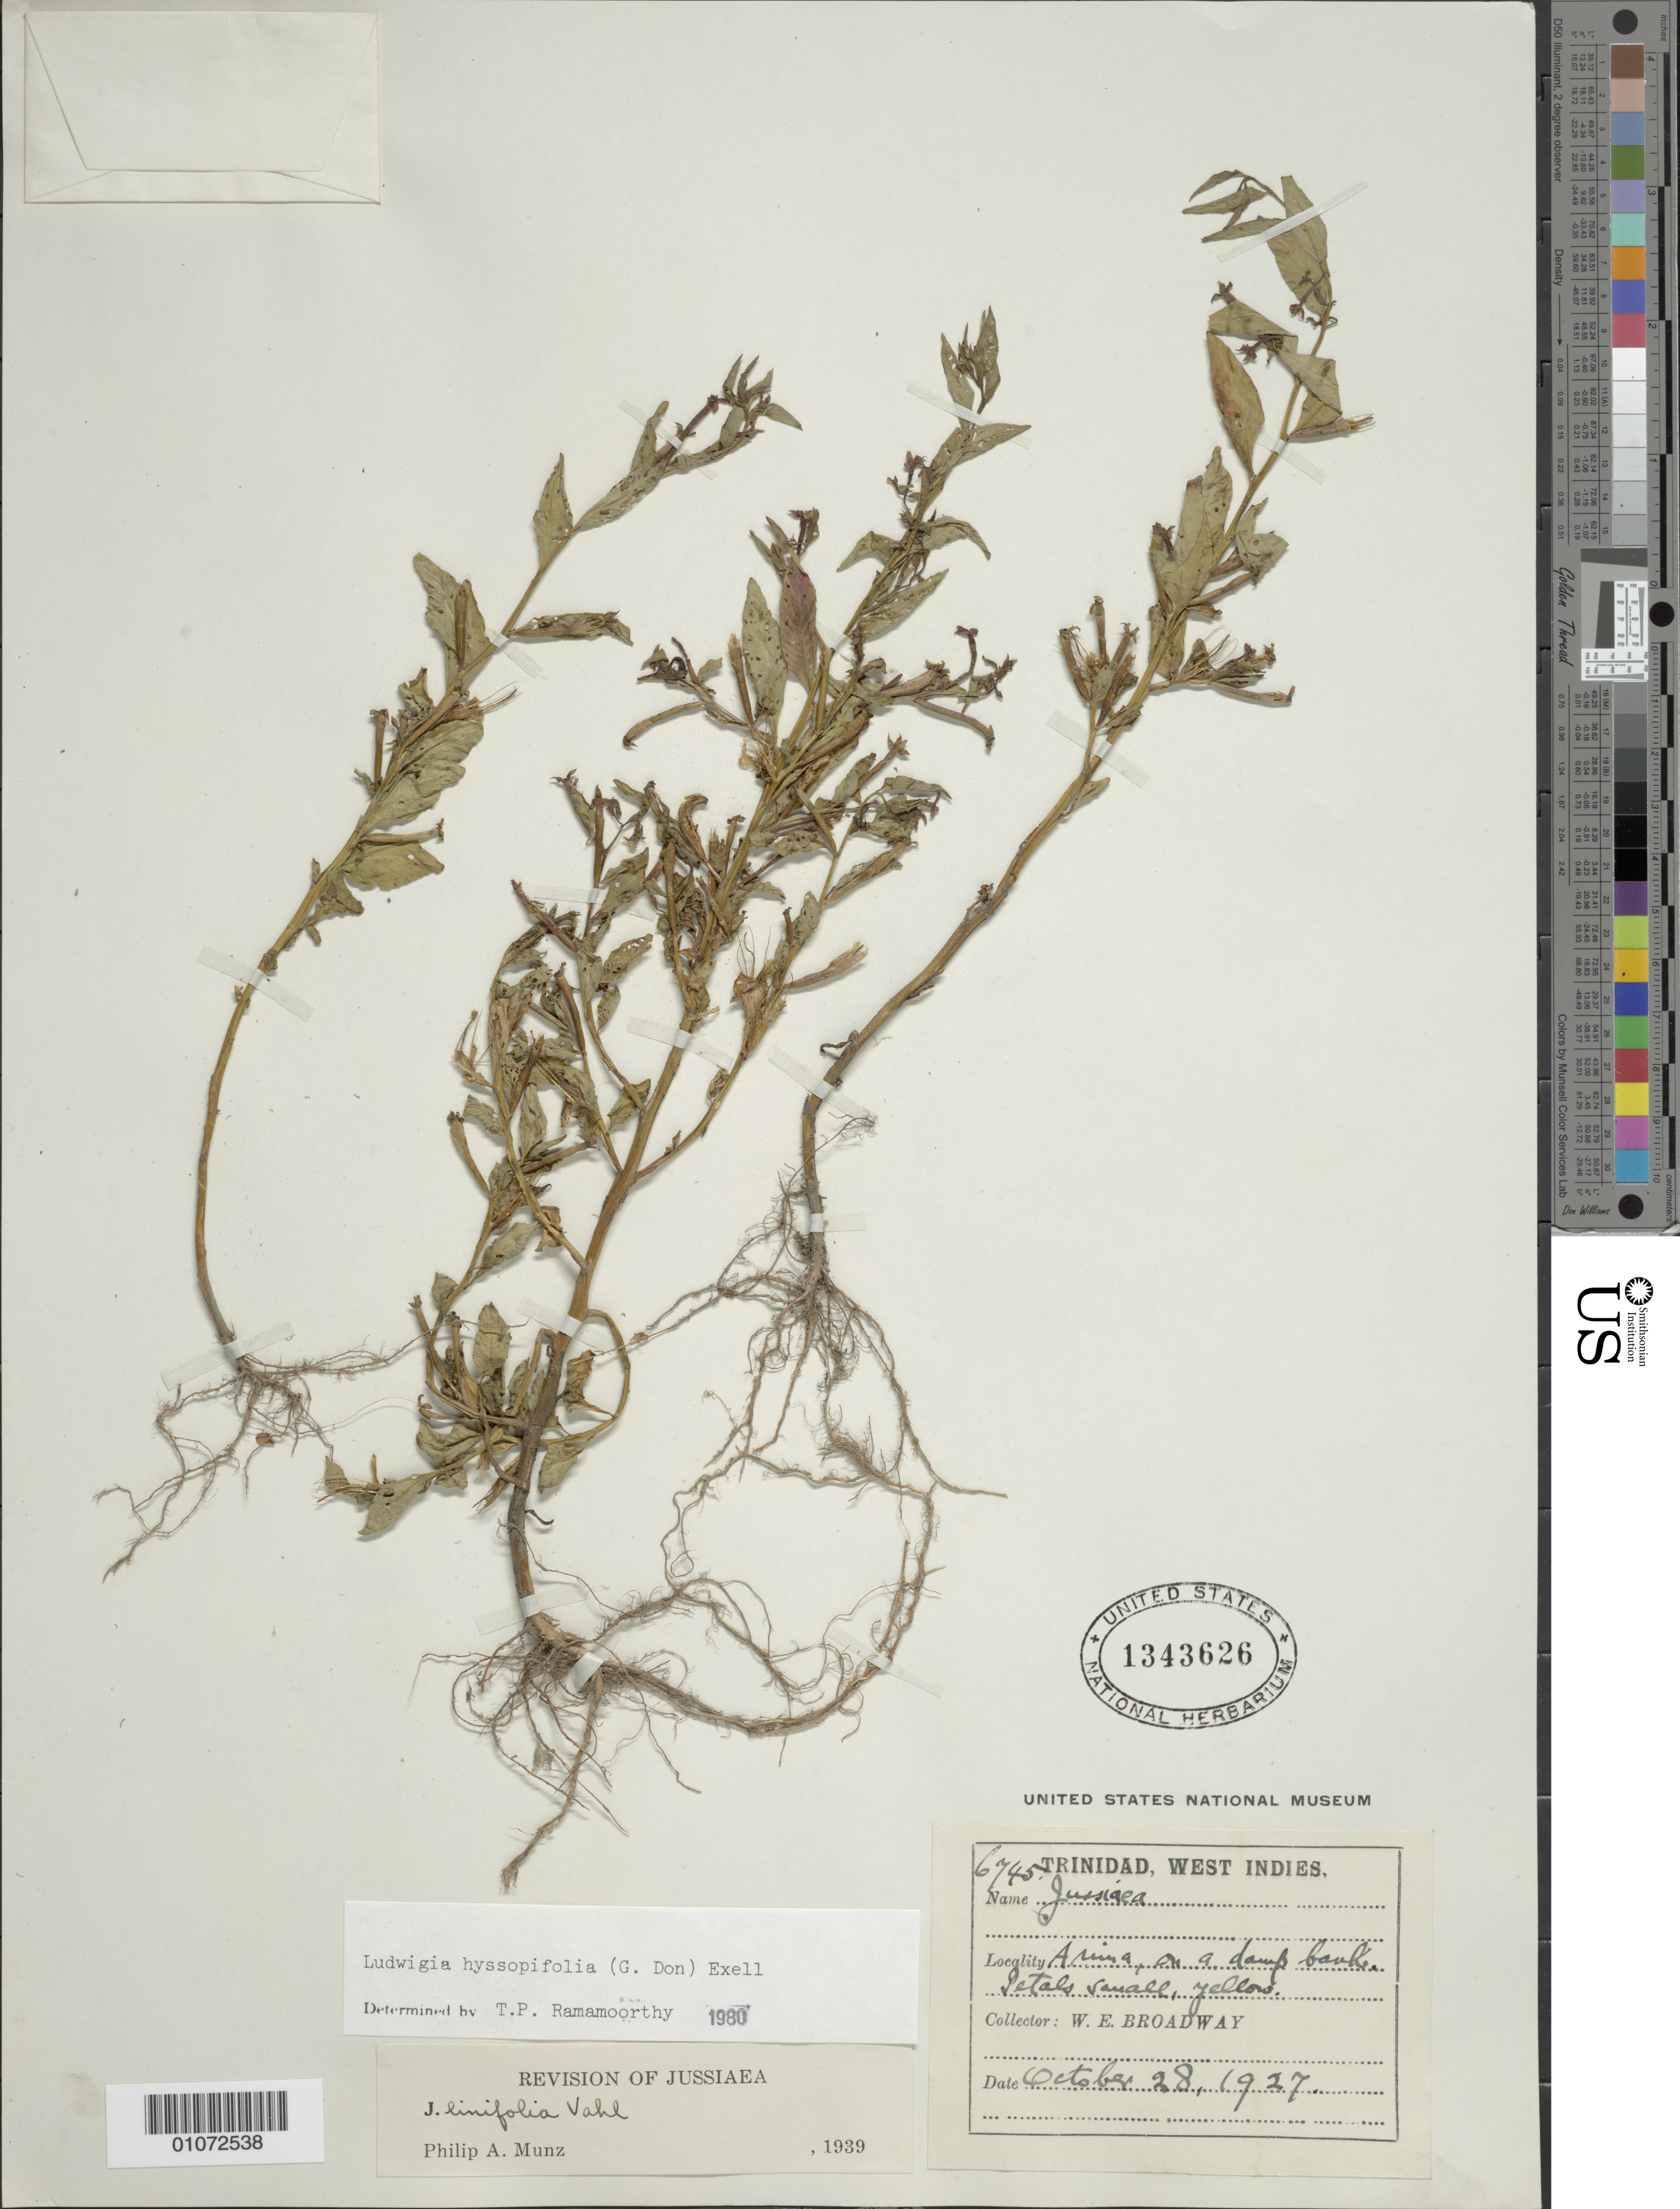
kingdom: Plantae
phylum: Tracheophyta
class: Magnoliopsida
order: Myrtales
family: Onagraceae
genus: Ludwigia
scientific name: Ludwigia hyssopifolia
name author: (G. Don) Exell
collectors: W. E. Broadway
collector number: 6745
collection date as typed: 28 Oct 1927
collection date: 1927-10-28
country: Trinidad and Tobago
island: Trinidad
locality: Arima, on a damp bank.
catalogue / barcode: US 1343626